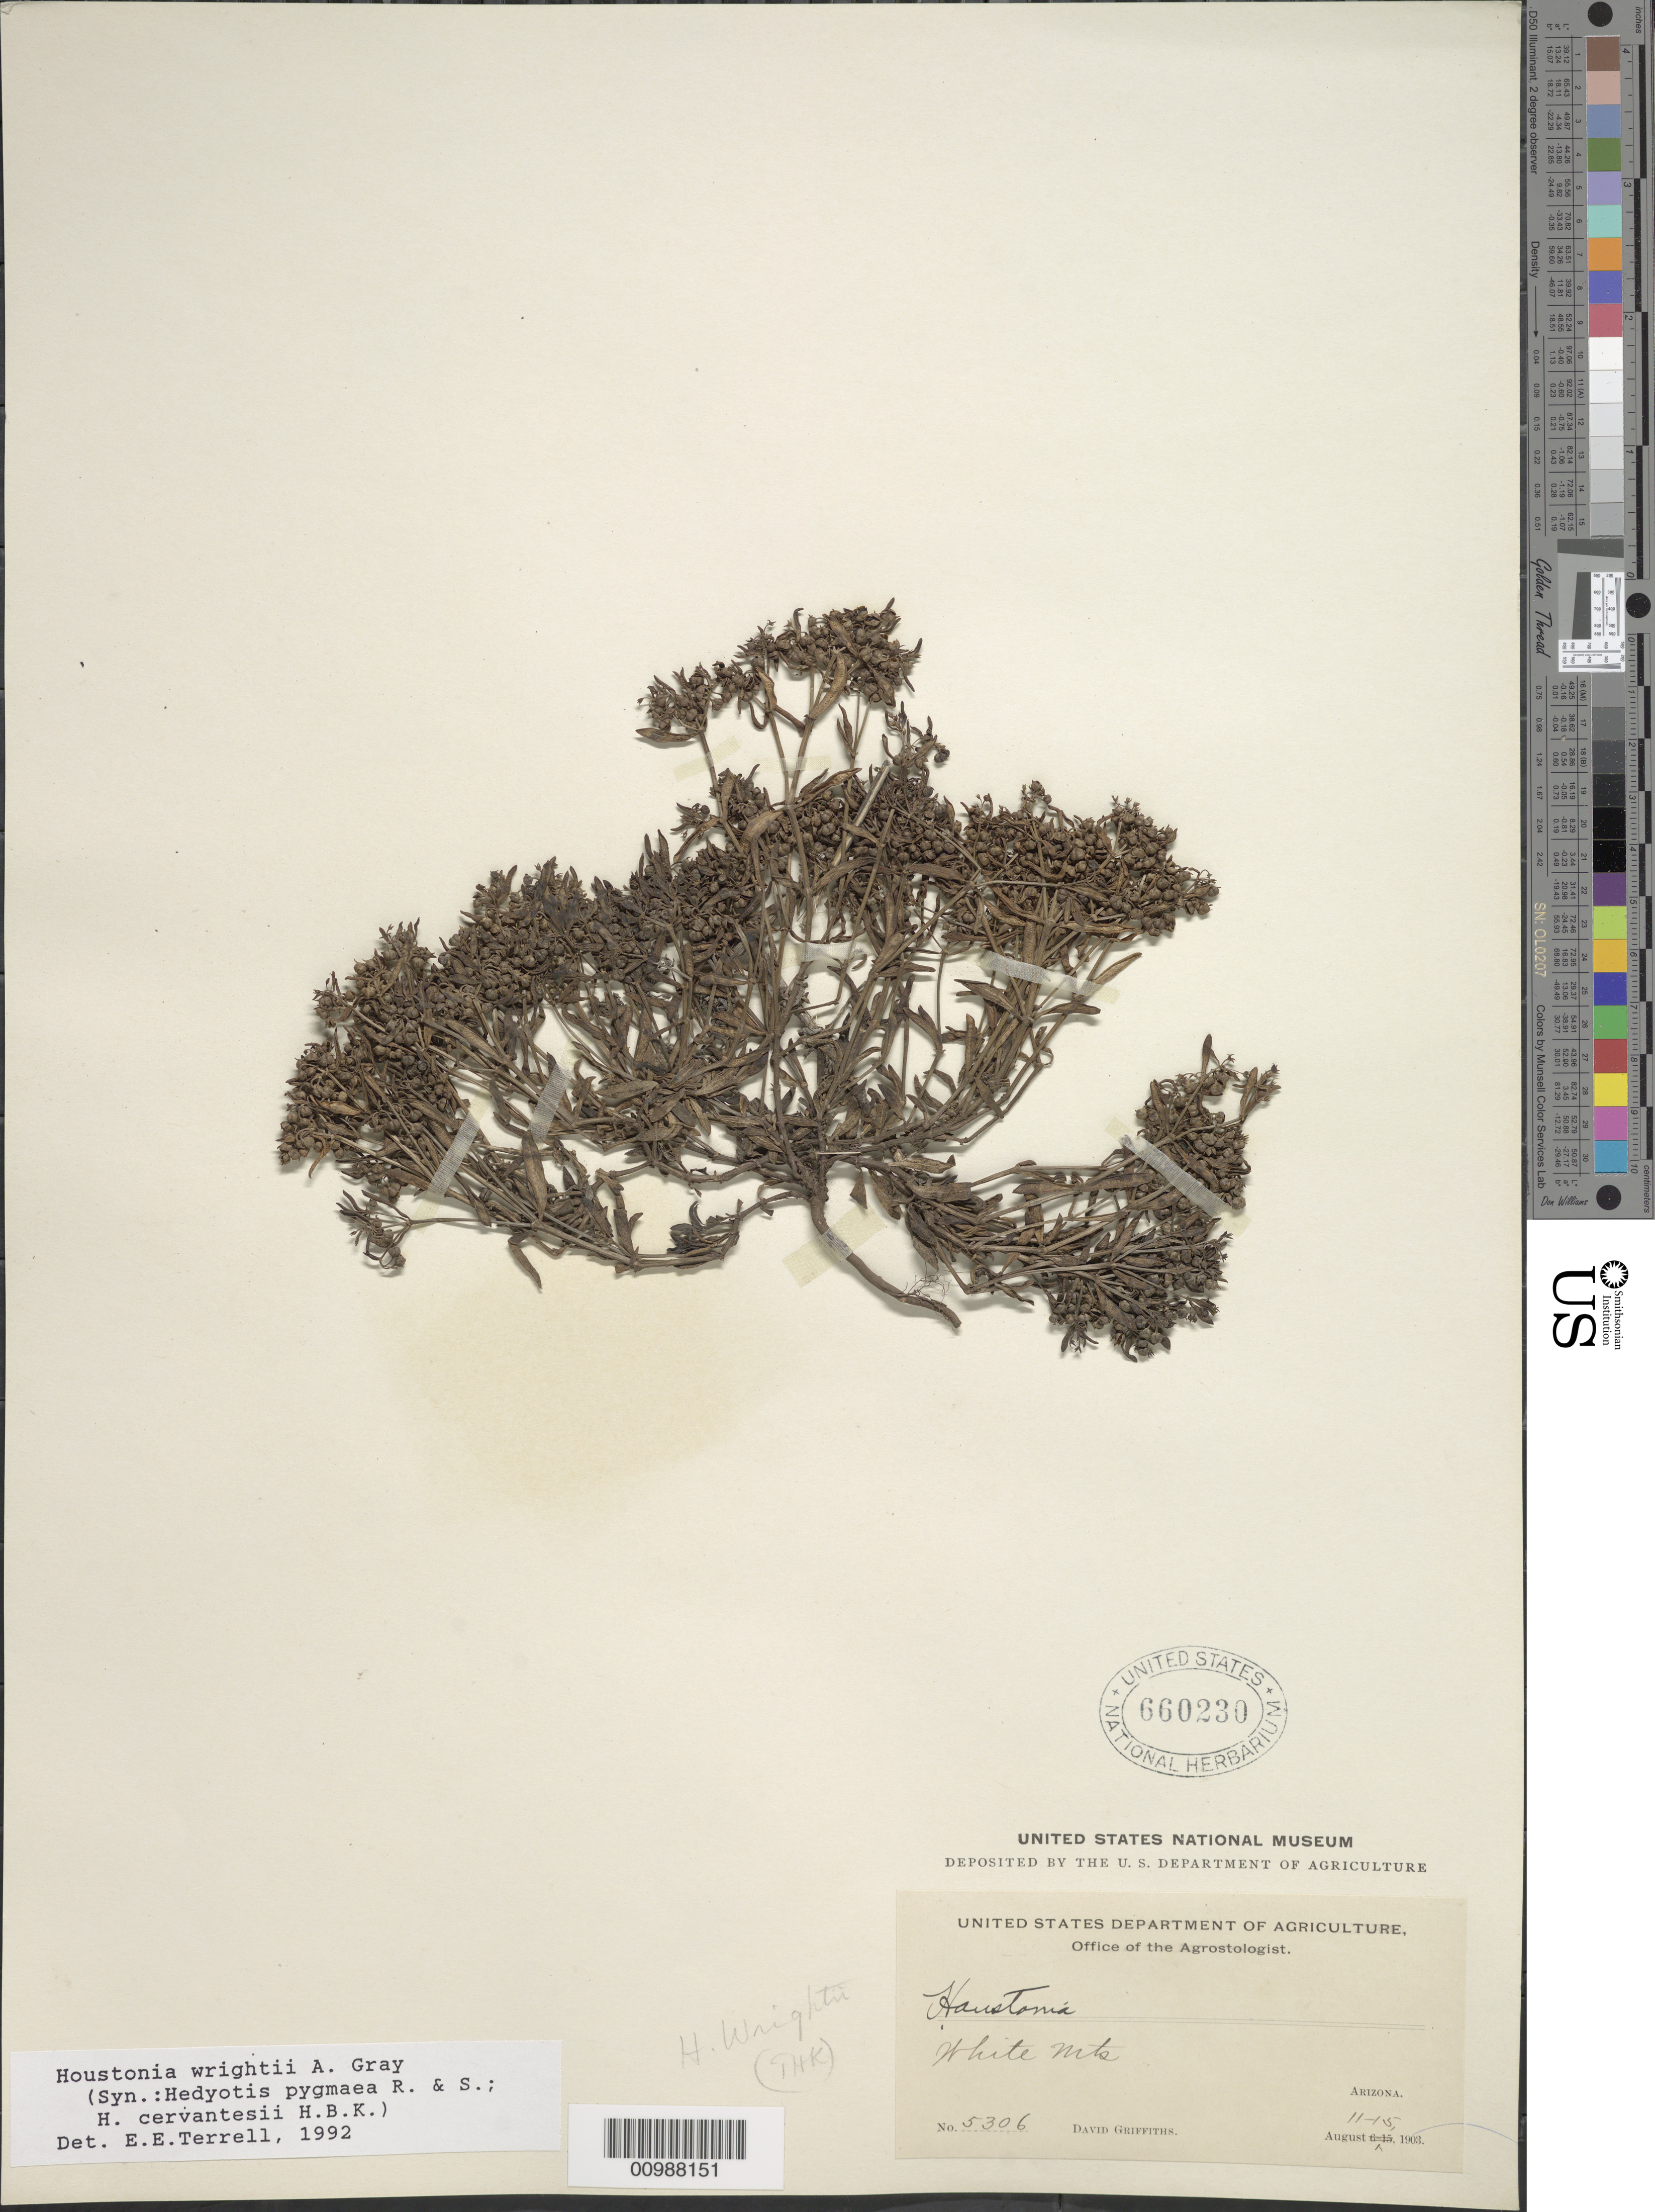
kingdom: Plantae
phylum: Tracheophyta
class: Magnoliopsida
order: Gentianales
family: Rubiaceae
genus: Houstonia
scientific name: Houstonia wrightii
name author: (A. Gray) A. Gray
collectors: D. Griffiths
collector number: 5360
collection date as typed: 11 Aug 1903 to 15 Aug 1903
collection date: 1903-08-11/1903-08-15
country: United States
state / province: Arizona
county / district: Navajo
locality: White Mountains.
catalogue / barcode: US 660230